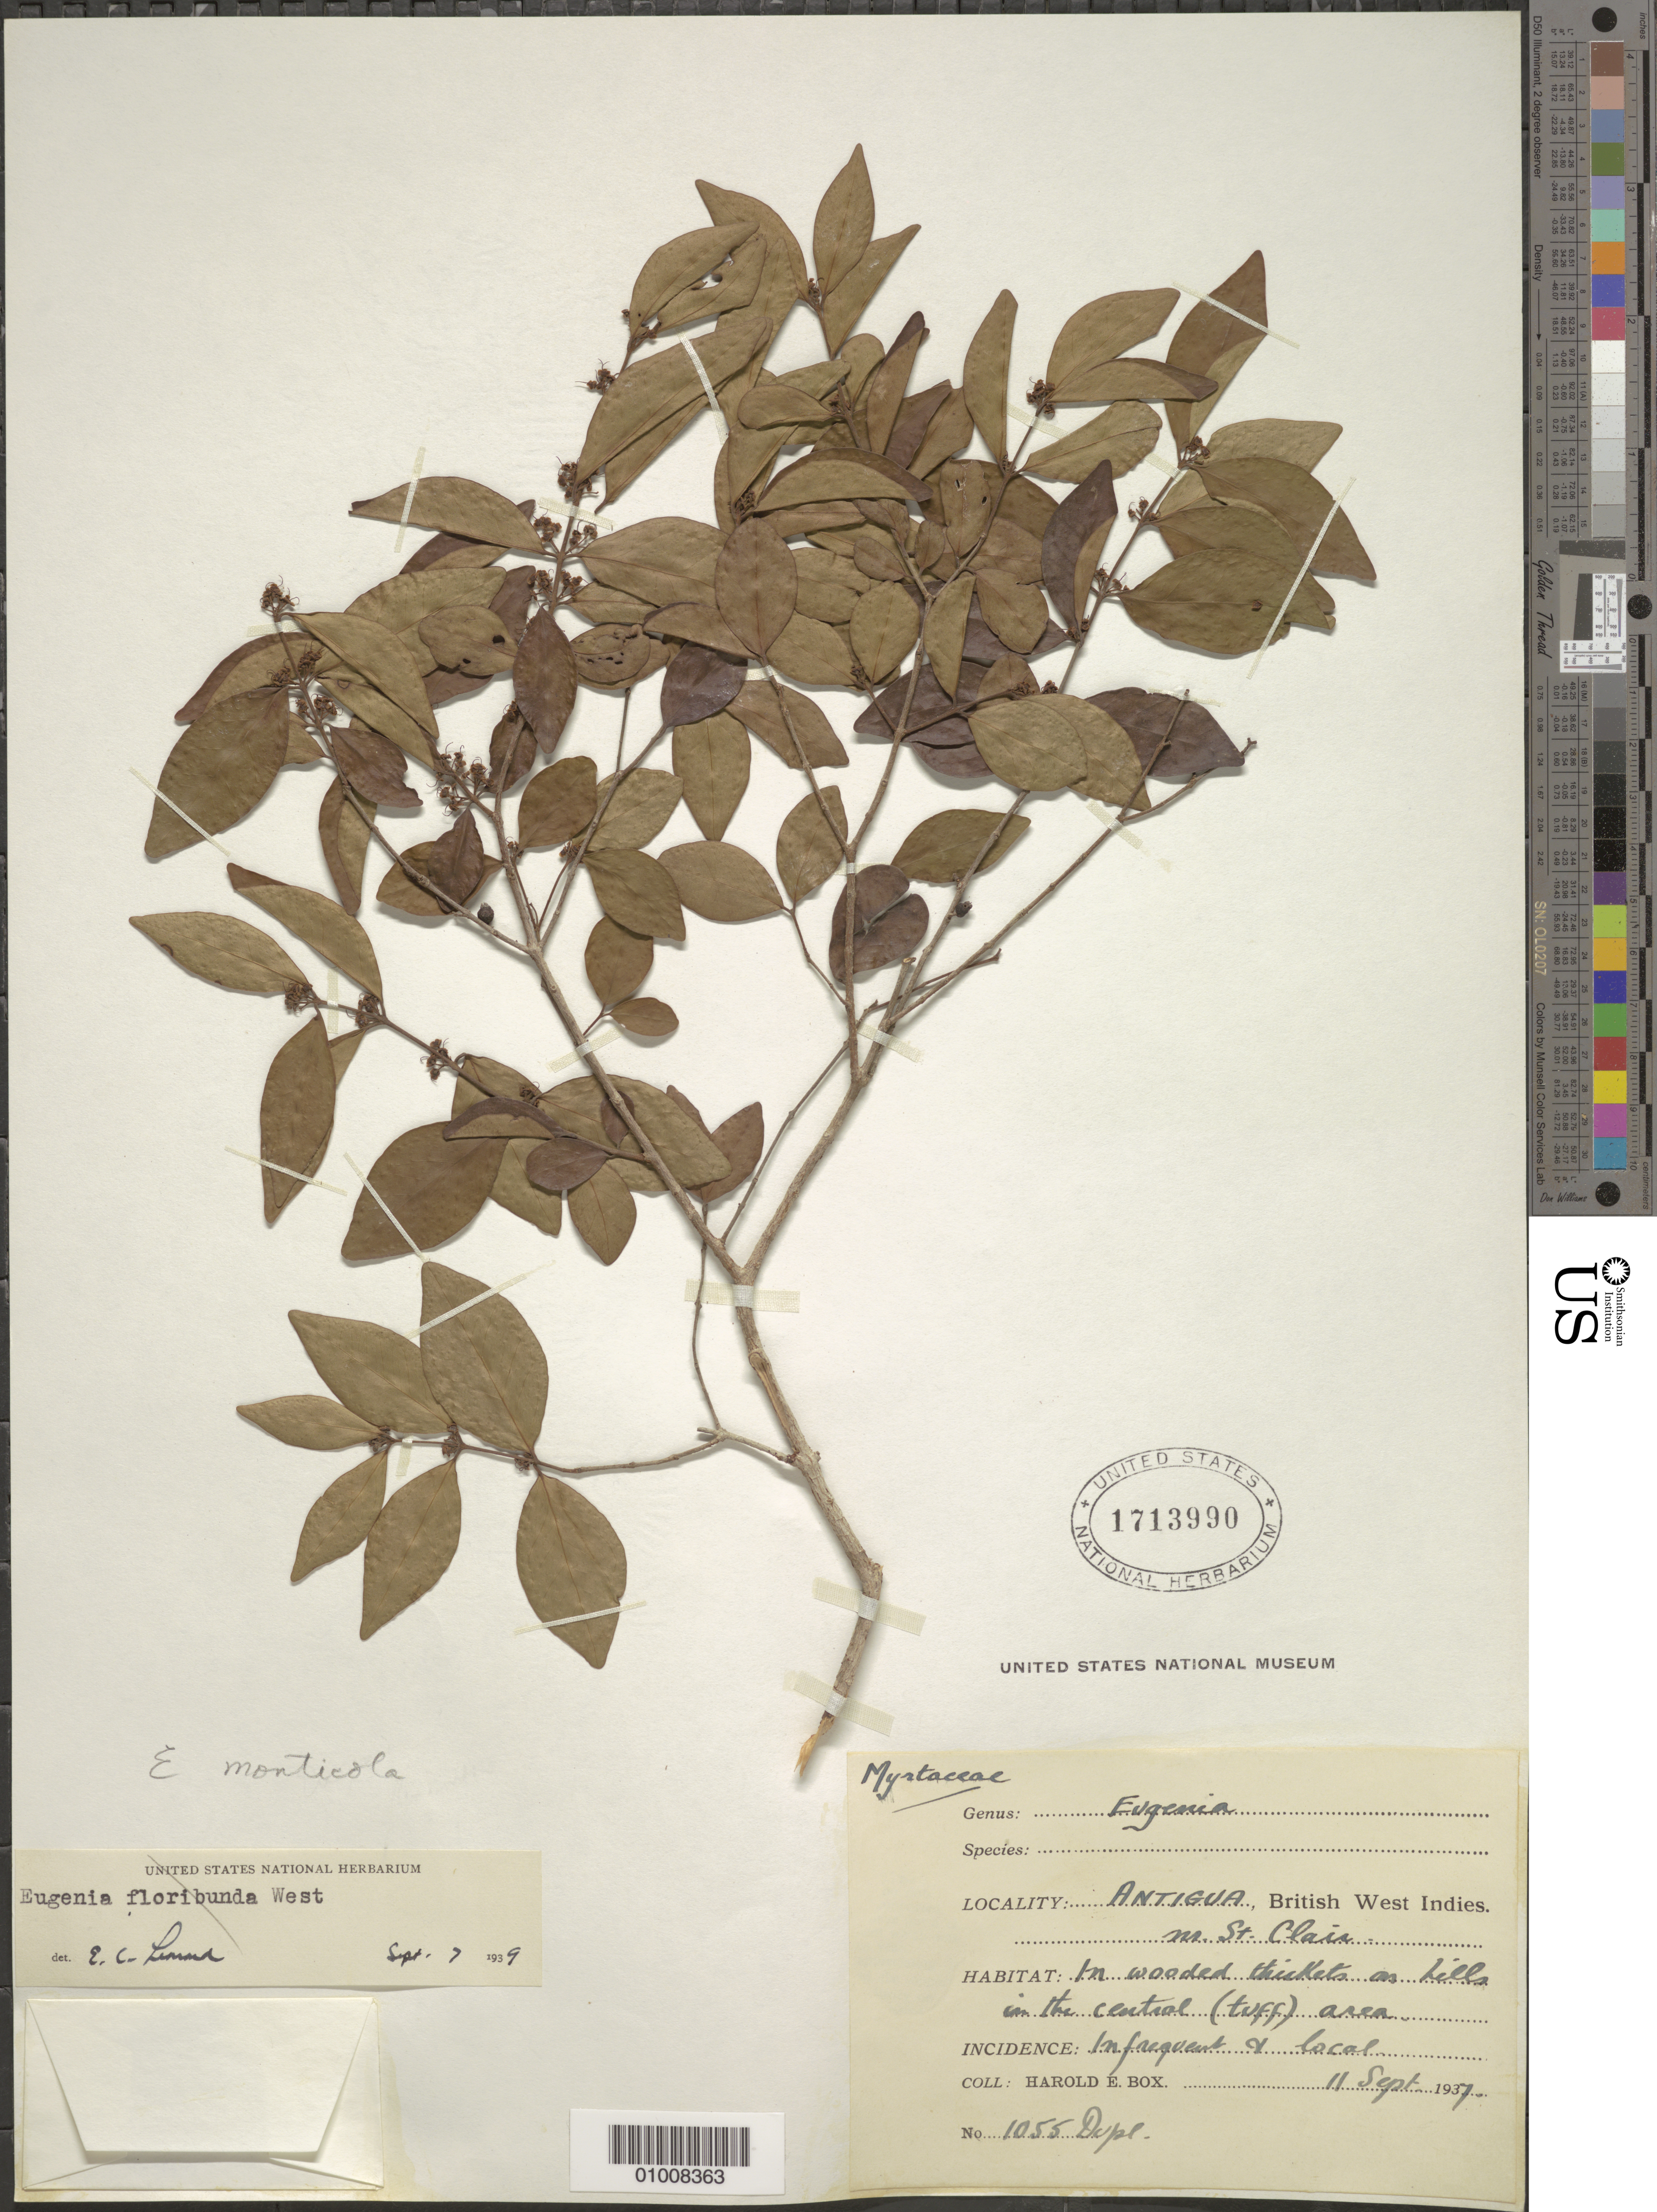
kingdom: Plantae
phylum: Tracheophyta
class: Magnoliopsida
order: Myrtales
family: Myrtaceae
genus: Eugenia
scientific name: Eugenia monticola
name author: (Sw.) DC.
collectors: H. E. Box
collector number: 1055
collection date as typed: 11 Sep 1937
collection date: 1937-09-11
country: Antigua and Barbuda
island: Antigua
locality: Near St. Clair. Hills; in the central (tuff) area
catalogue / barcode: US 1713990